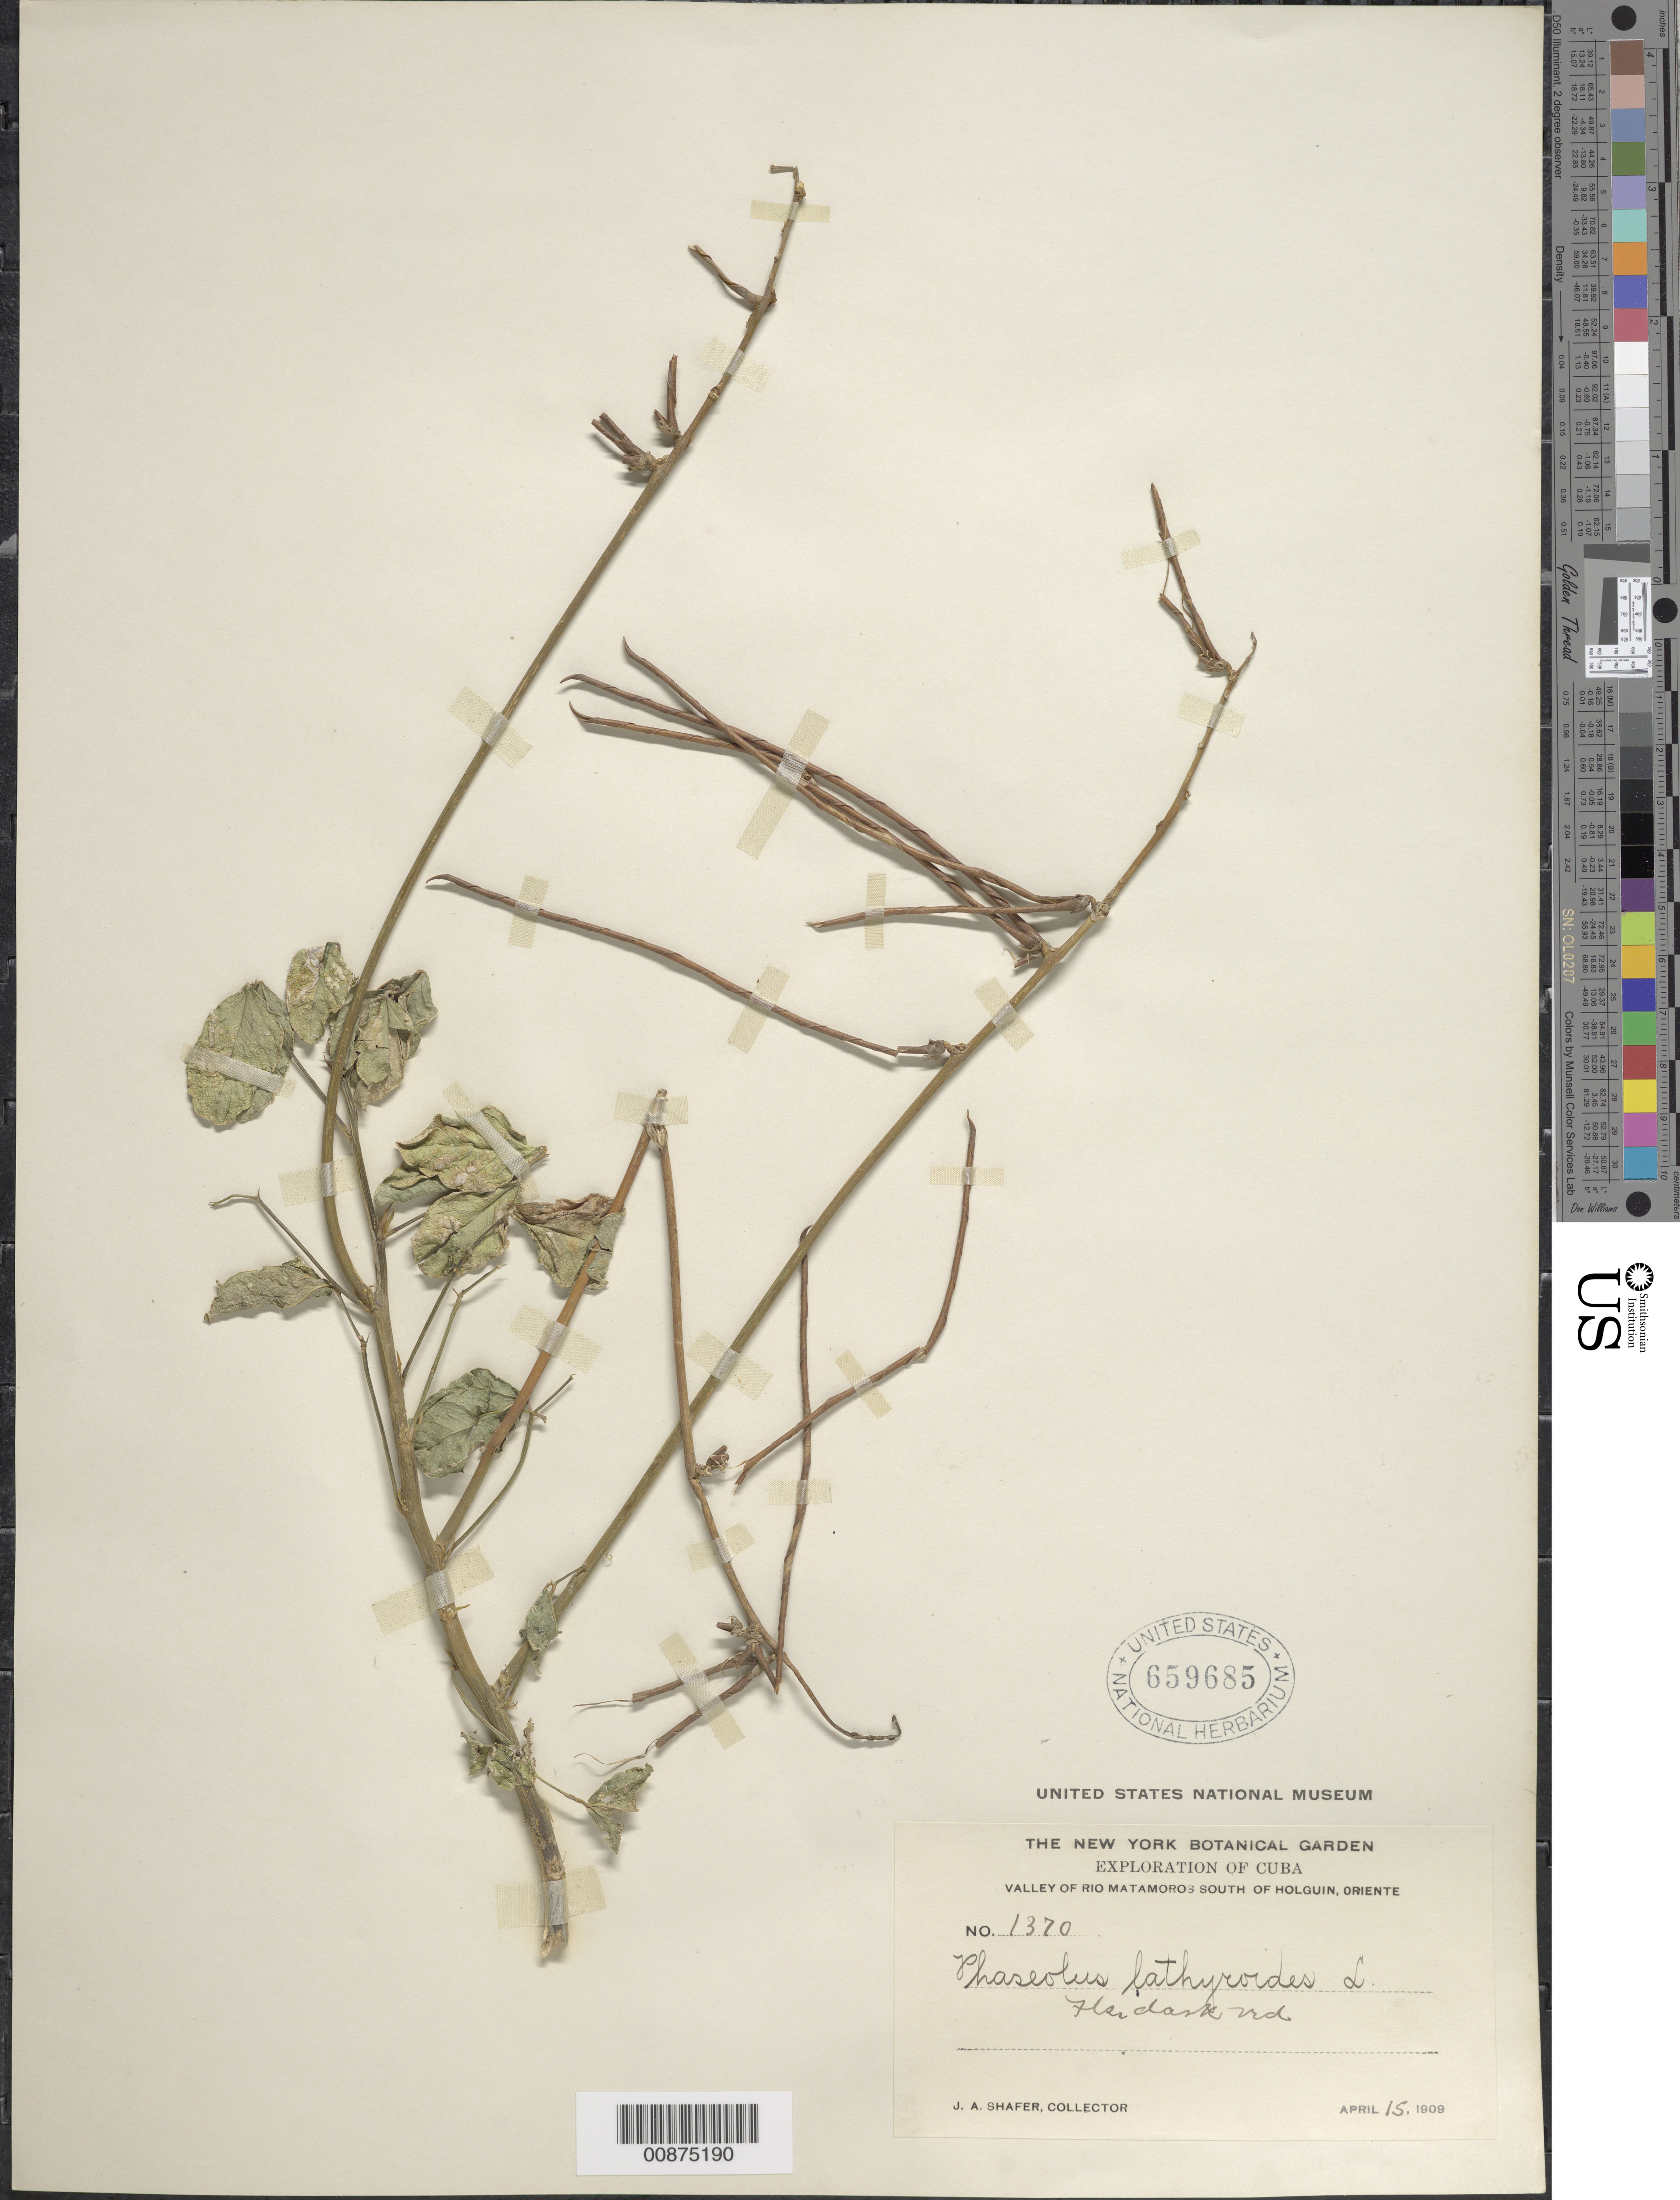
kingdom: Plantae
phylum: Tracheophyta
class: Magnoliopsida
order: Fabales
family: Fabaceae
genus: Macroptilium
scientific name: Macroptilium lathyroides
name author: (L.) Urb.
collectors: J. A. Shafer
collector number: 1370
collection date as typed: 15 Apr 1909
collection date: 1909-04-15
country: Cuba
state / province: Holguín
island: Cuba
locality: Valley of Río Matamoros south of Holguin, Oriente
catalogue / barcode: US 659685